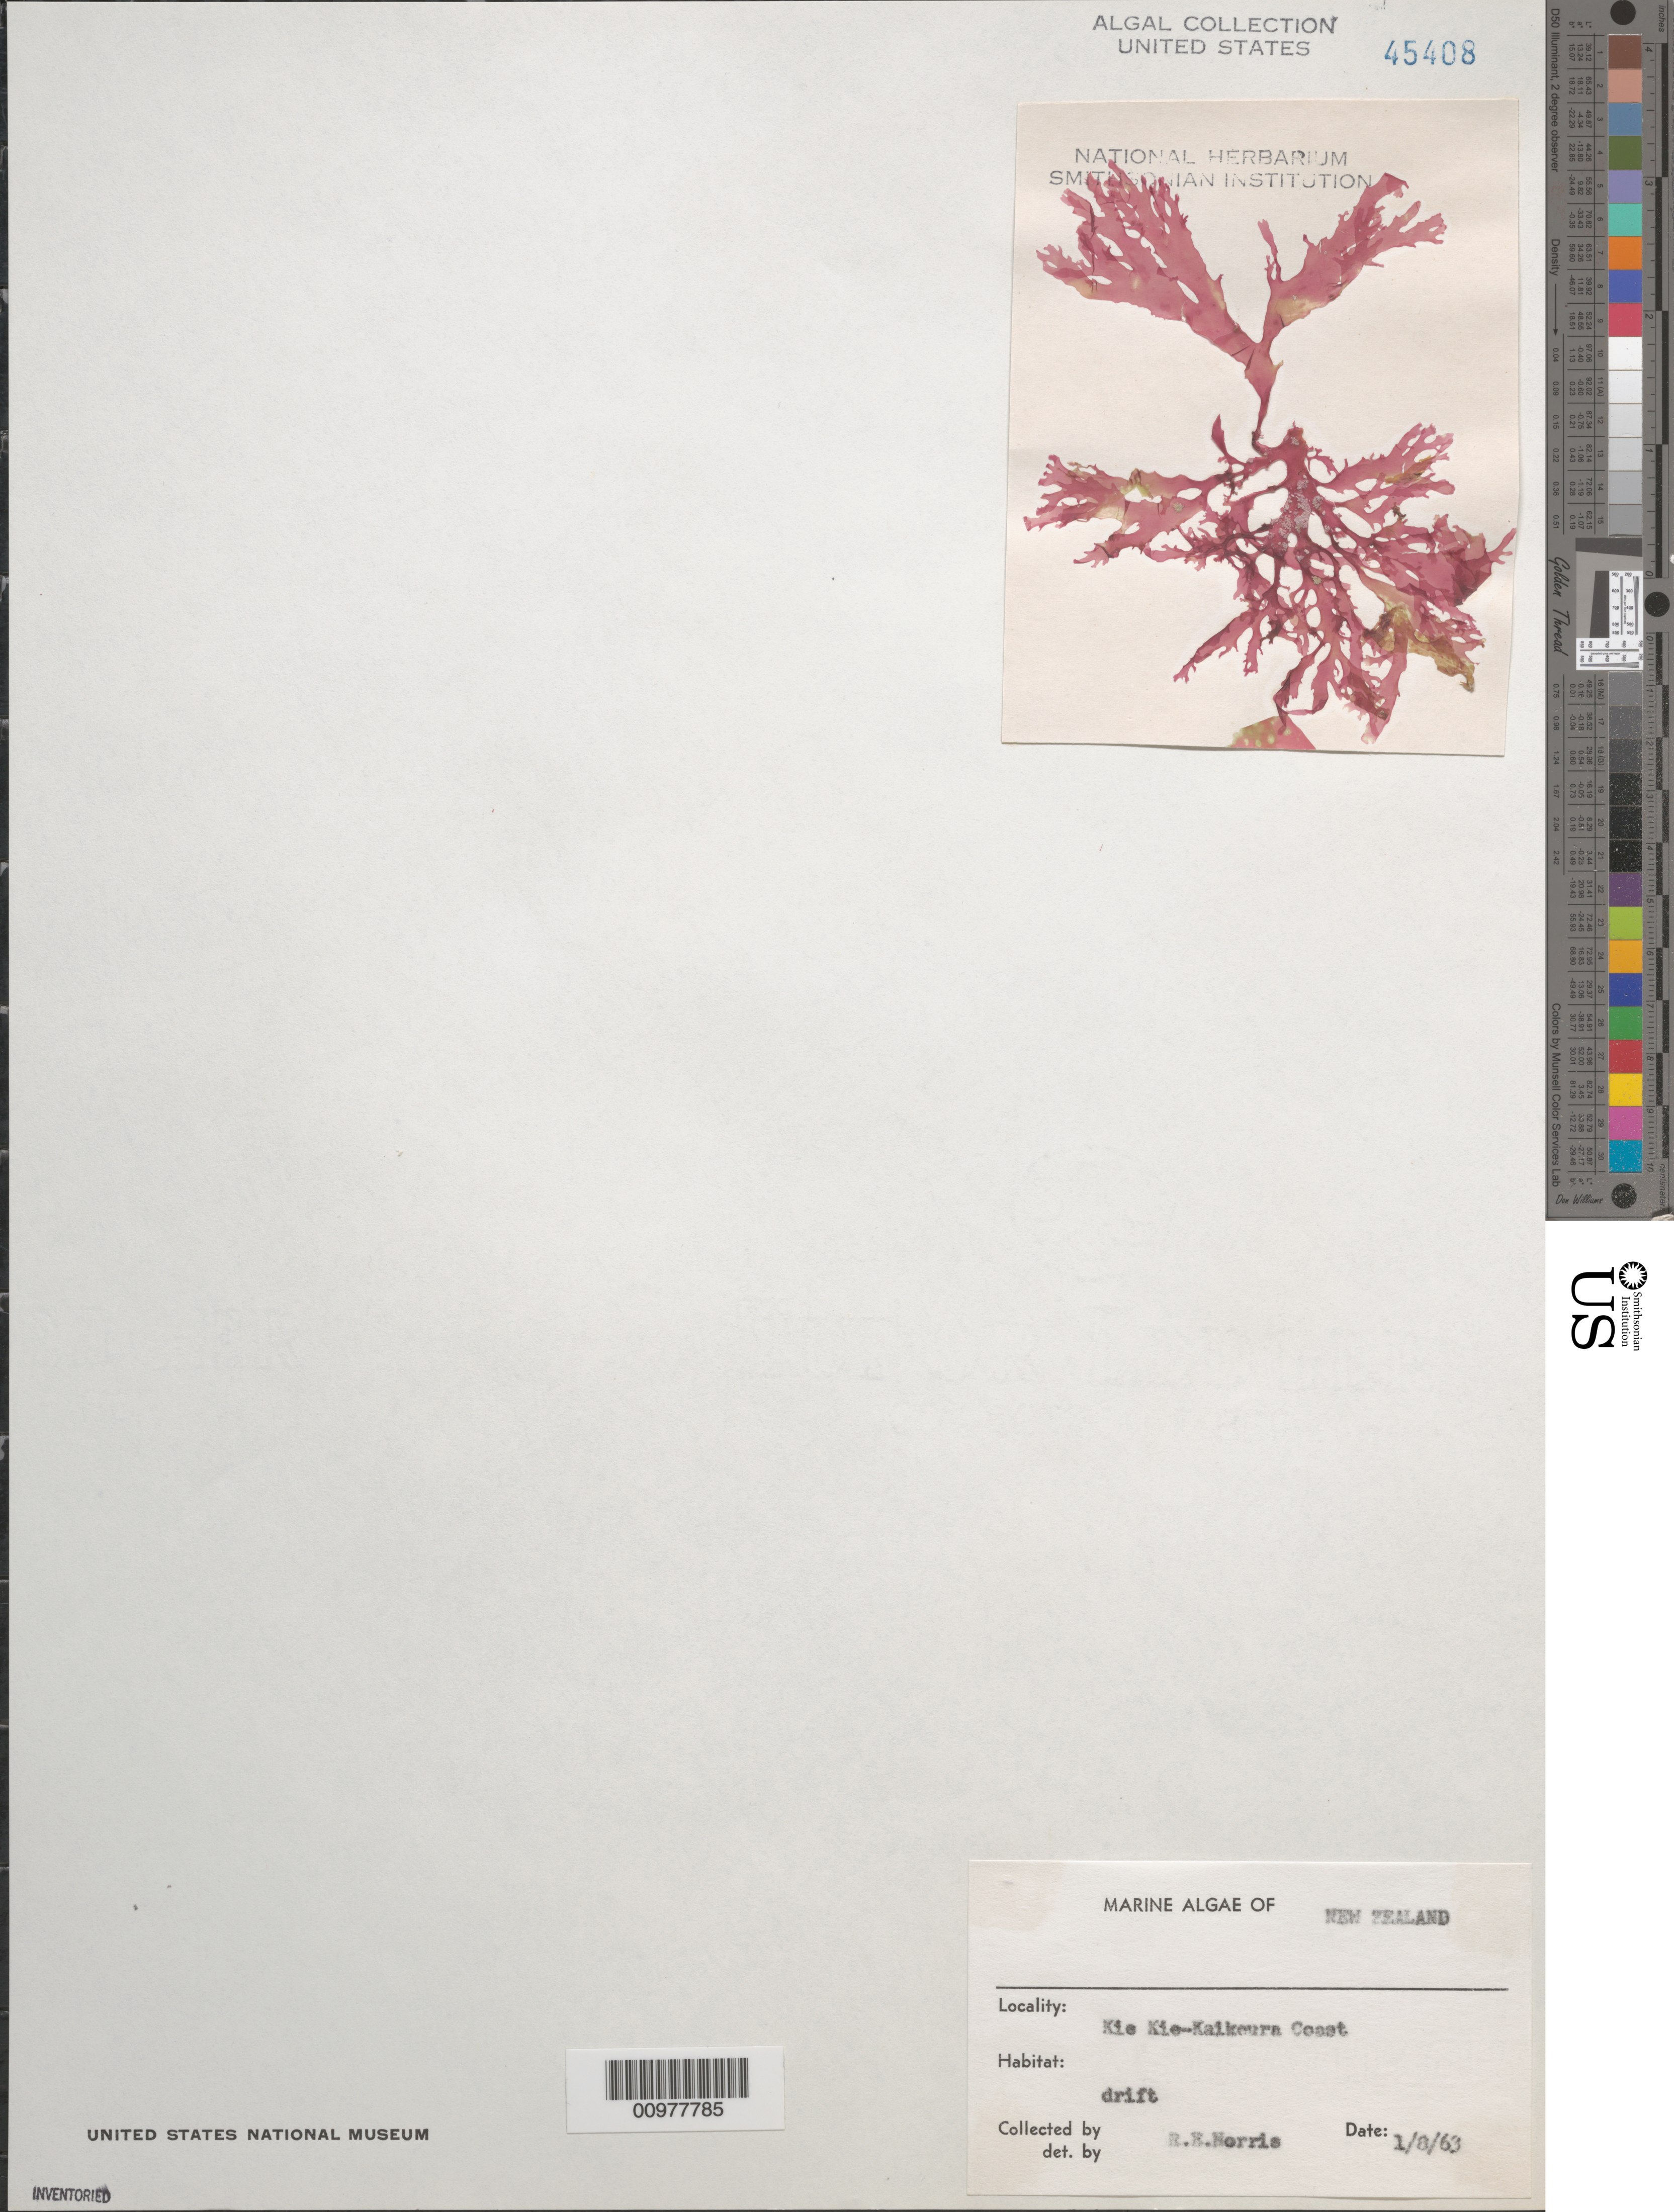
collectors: R. E. Norris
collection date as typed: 08 Jan 1963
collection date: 1963-01-08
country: New Zealand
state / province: Canterbury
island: South Island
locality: Kie Kie-Kaikoura Coast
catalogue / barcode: US 45408